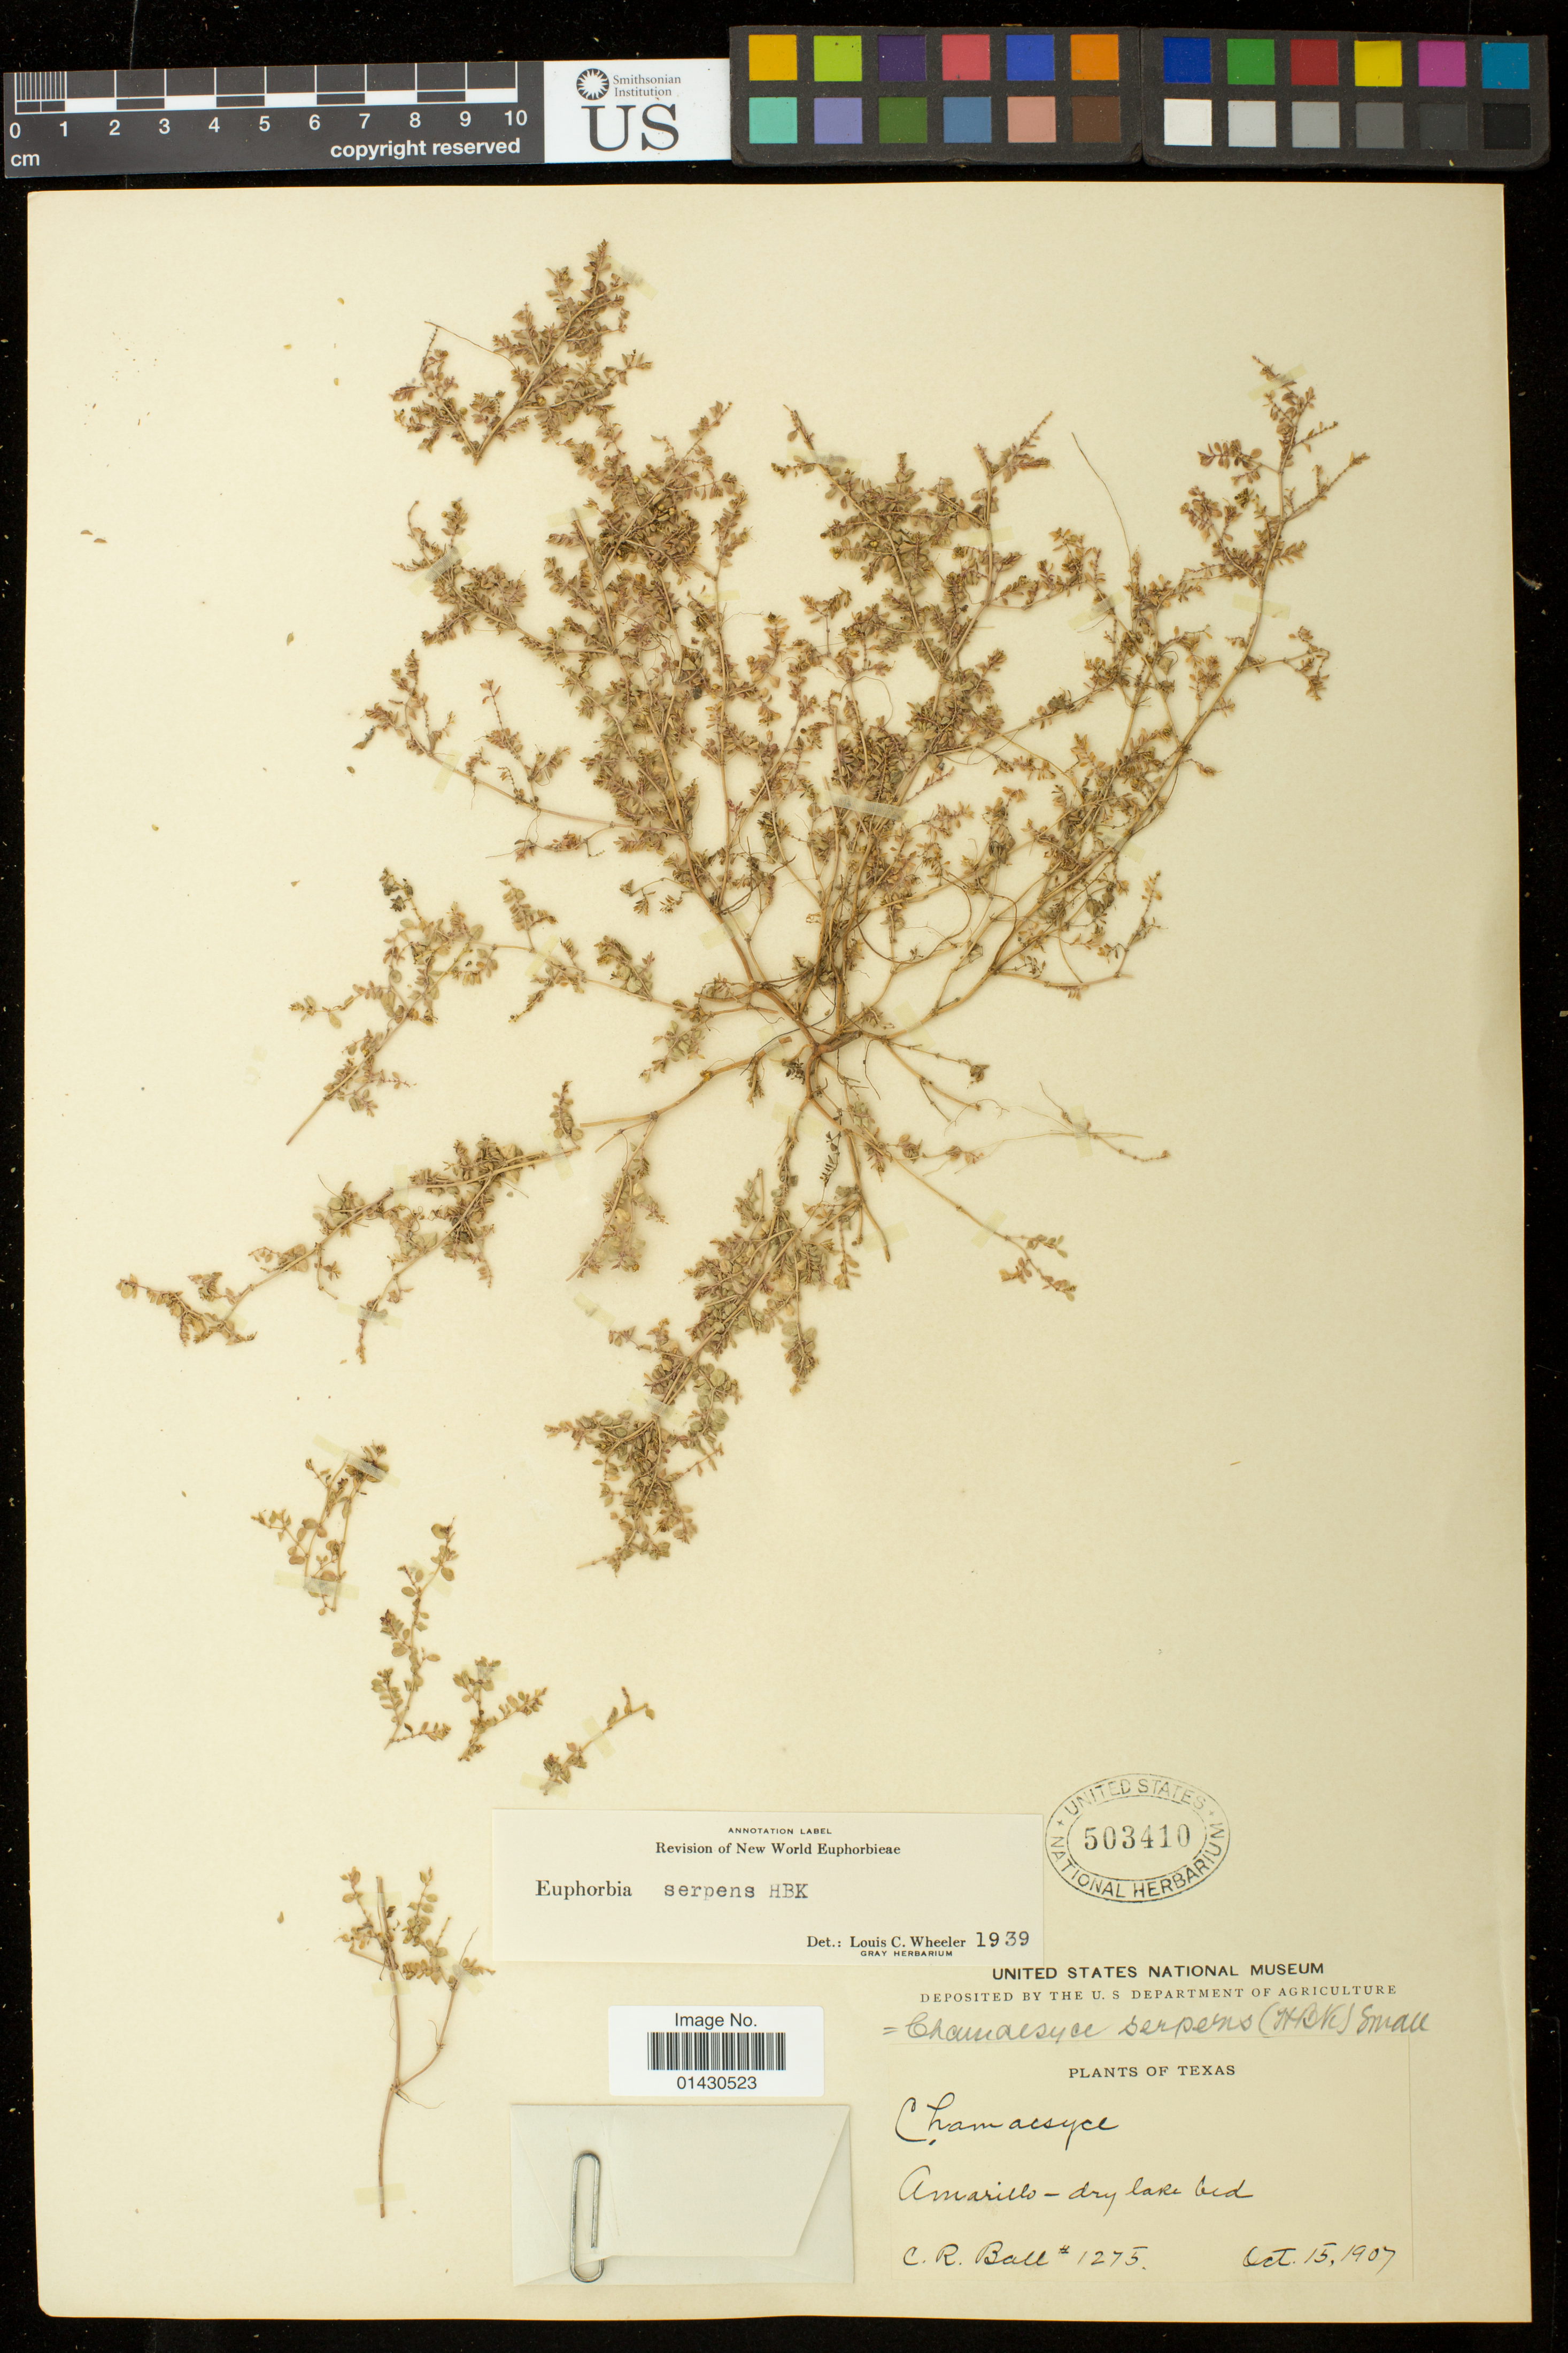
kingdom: Plantae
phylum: Tracheophyta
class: Magnoliopsida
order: Malpighiales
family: Euphorbiaceae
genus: Euphorbia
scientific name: Euphorbia serpens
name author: Kunth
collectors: C. R. Ball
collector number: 1275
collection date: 1907-10-15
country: United States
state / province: Texas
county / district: Potter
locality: Amarillo - dry lake bed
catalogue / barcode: US 503410